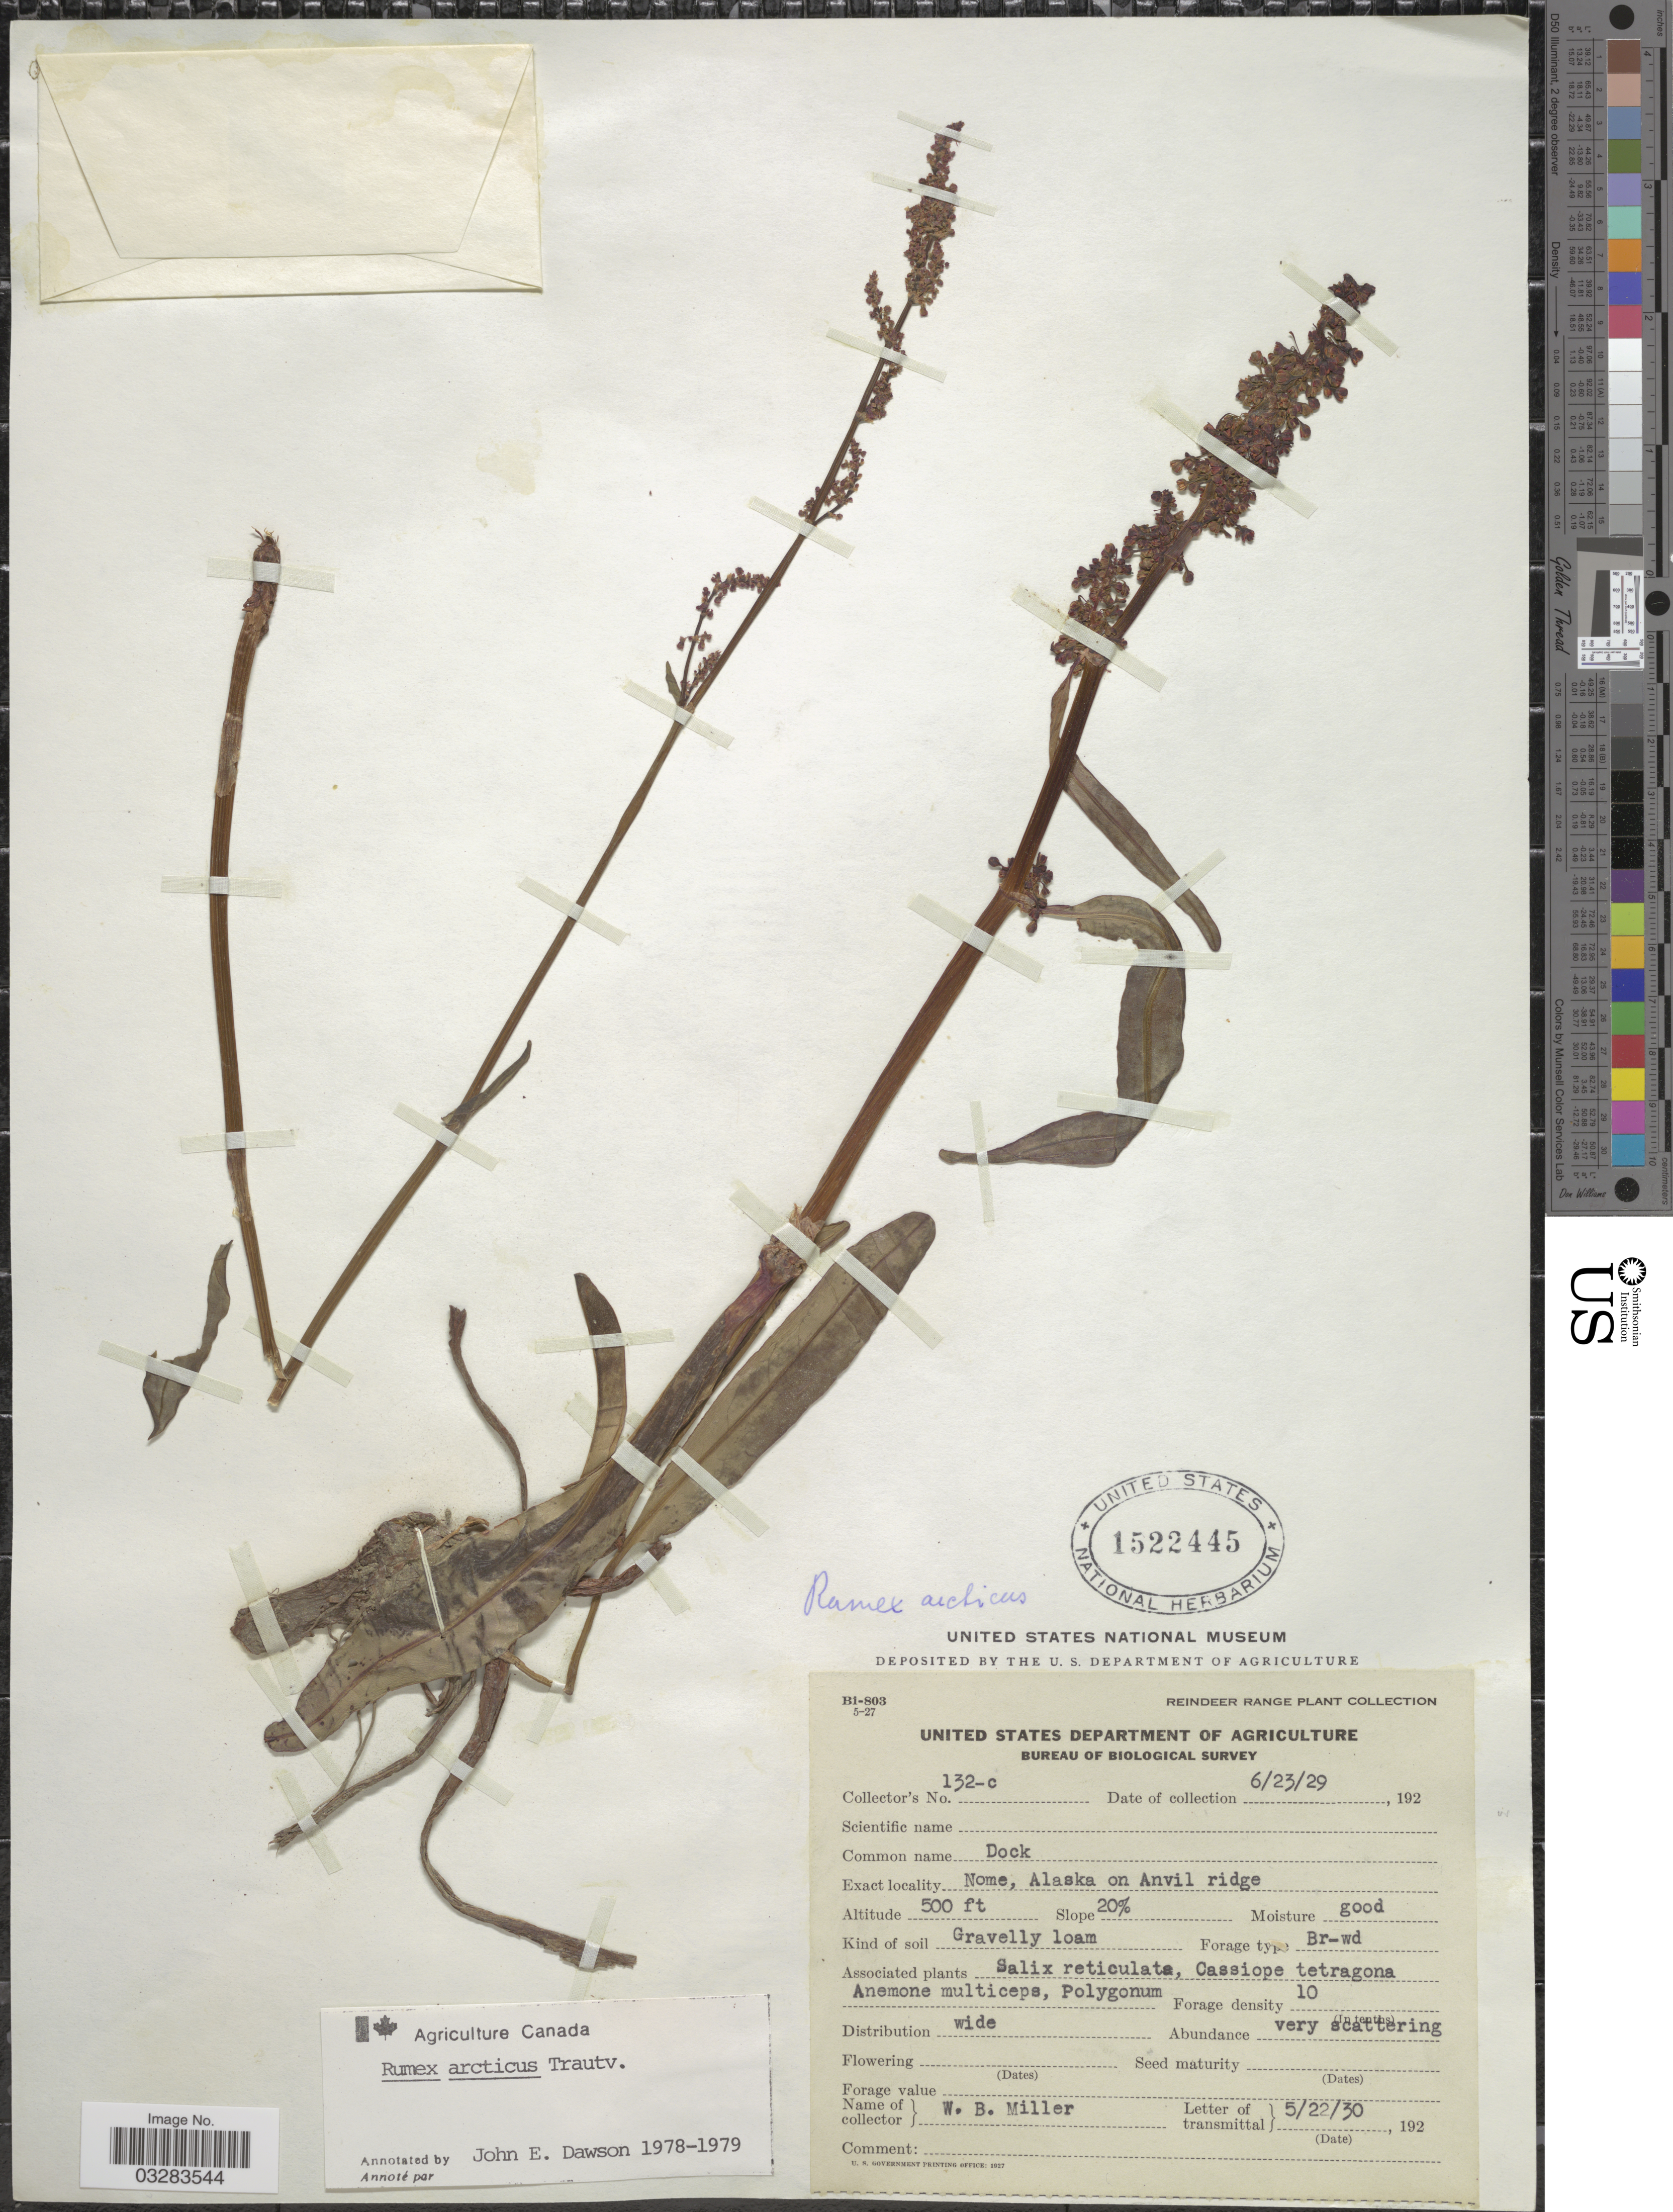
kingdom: Plantae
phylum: Tracheophyta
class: Magnoliopsida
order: Caryophyllales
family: Polygonaceae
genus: Rumex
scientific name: Rumex arcticus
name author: Trautv.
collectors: W. Miller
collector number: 132-c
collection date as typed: Transcribed d/m/y: 23/6/29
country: United States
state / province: Alaska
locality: Nome, on Anvil ridge.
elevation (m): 152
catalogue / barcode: US 1522445